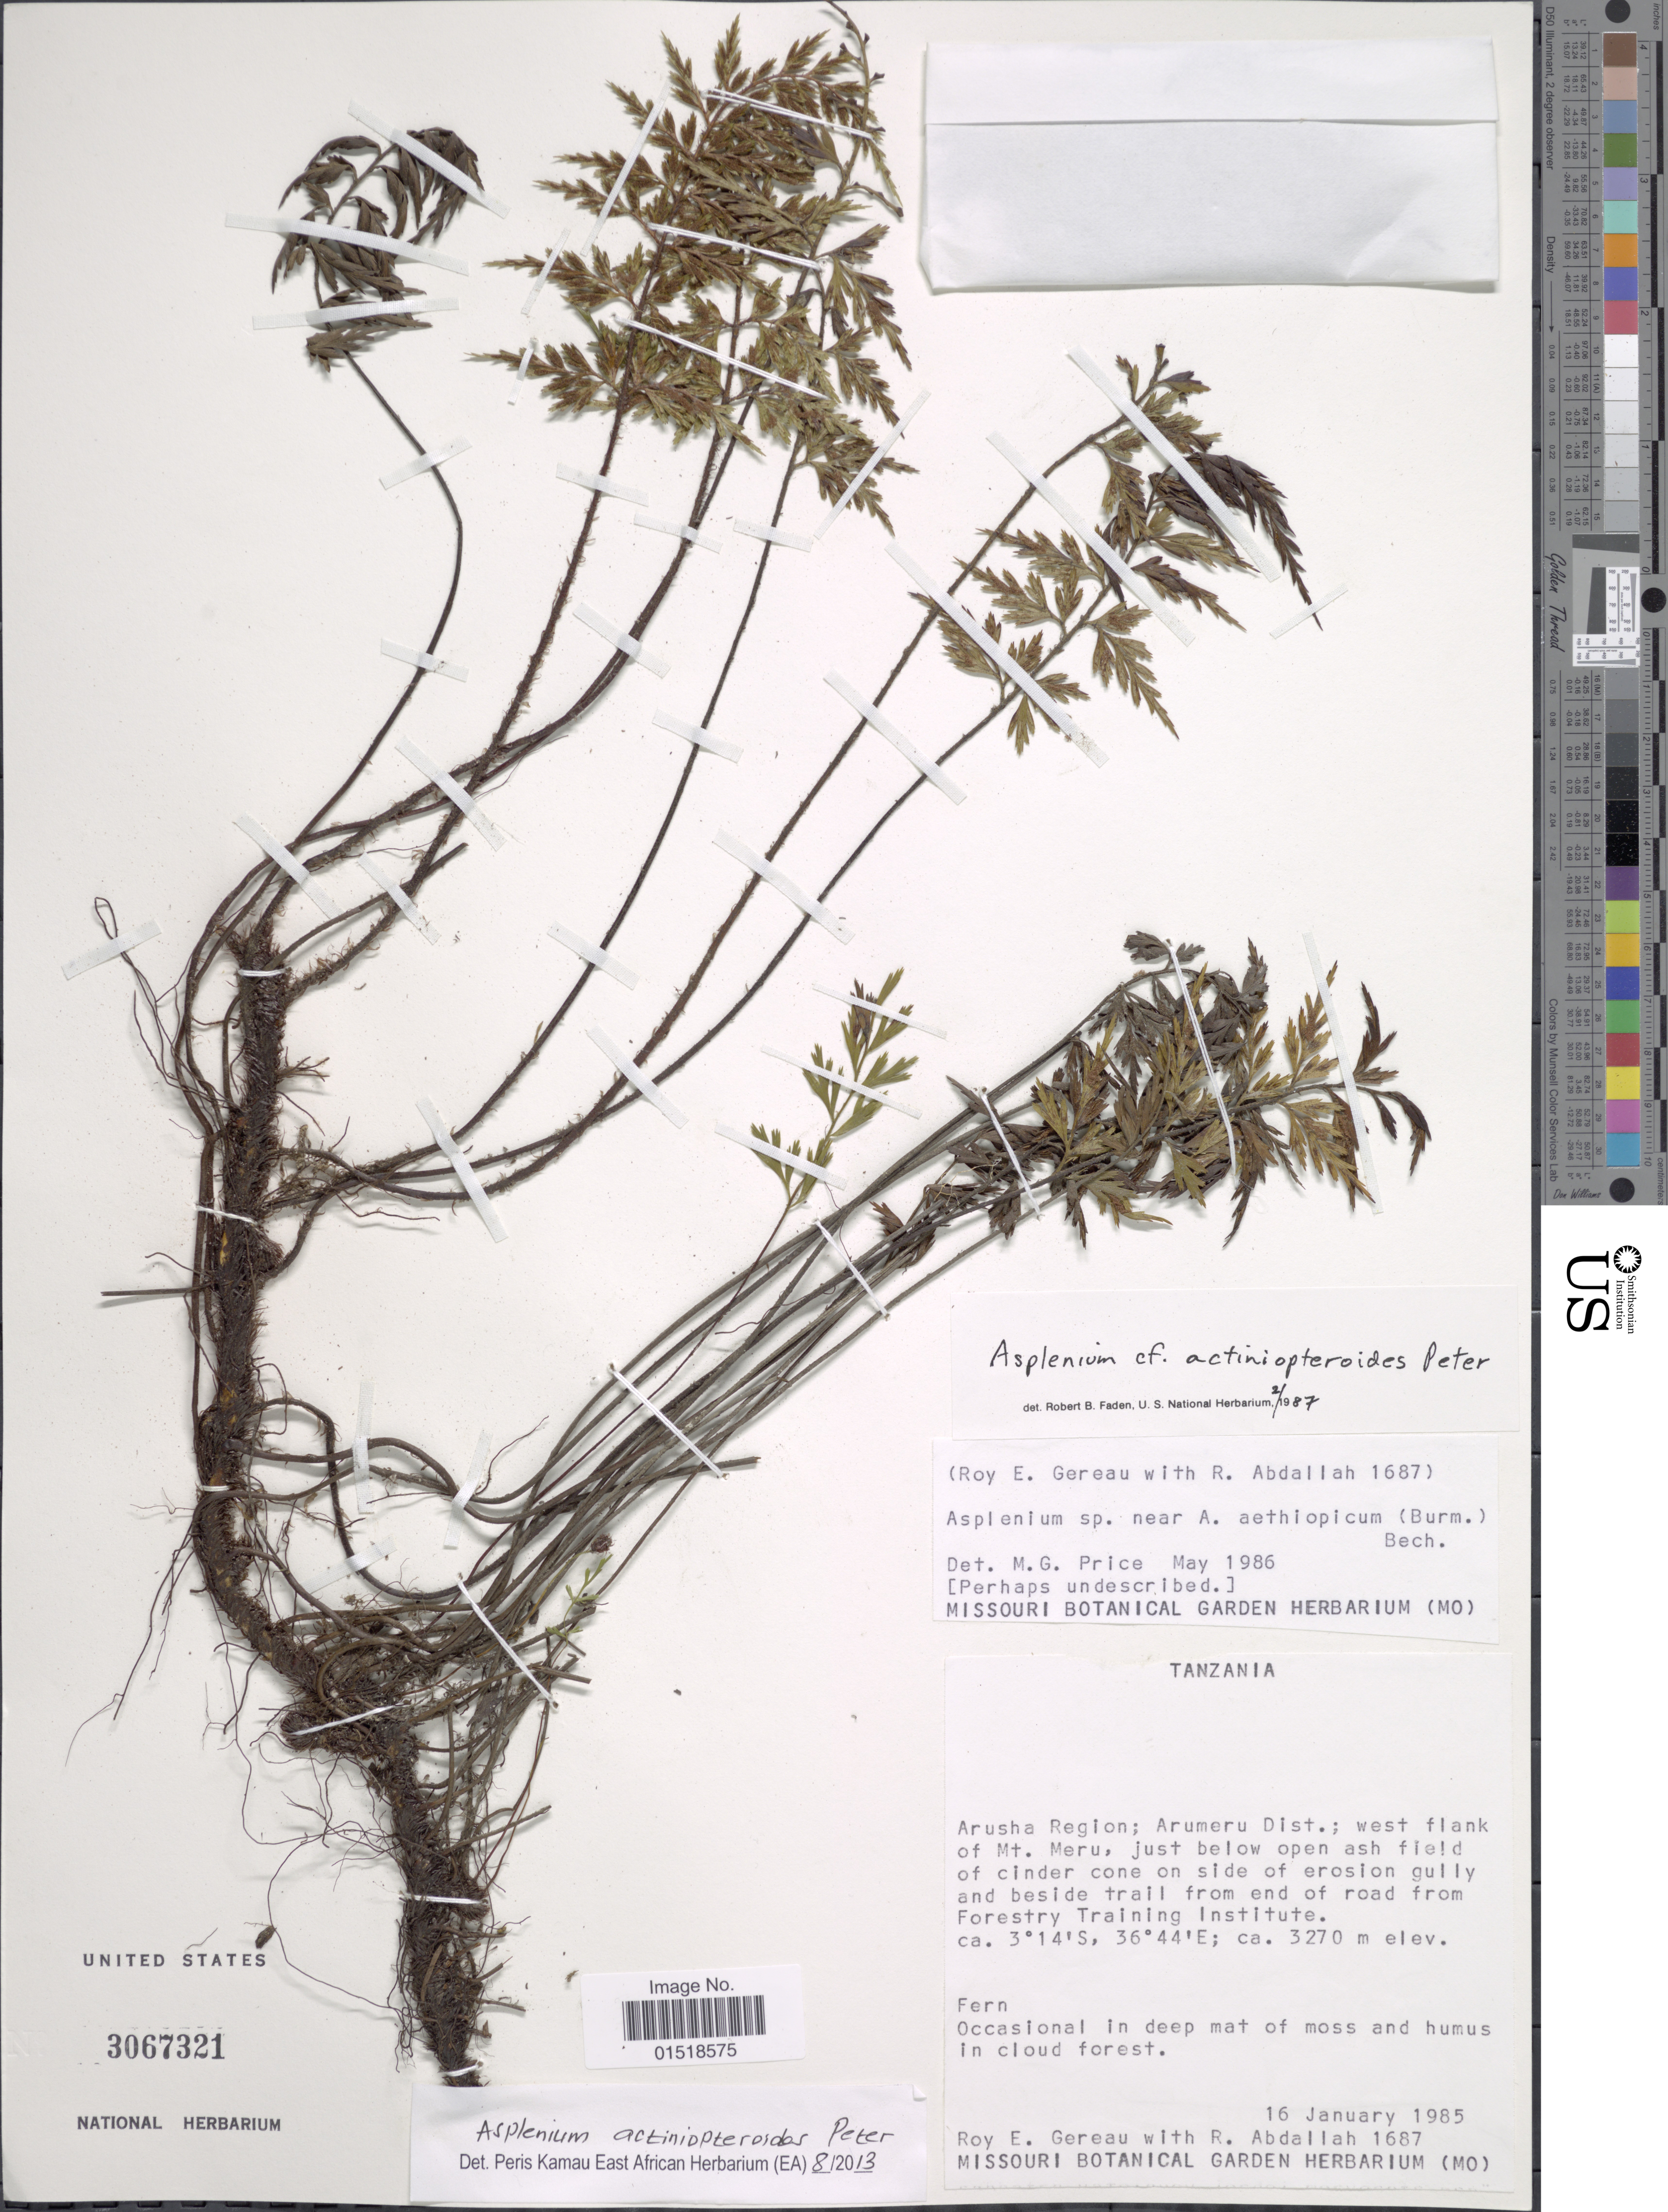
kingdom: Plantae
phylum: Tracheophyta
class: Polypodiopsida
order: Polypodiales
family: Aspleniaceae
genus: Asplenium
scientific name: Asplenium actiniopteroides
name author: Peter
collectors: R. E. Gereau & R. Abdallah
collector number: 1687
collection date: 1985-01-16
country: Tanzania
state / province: Arusha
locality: Arusha Region; Arumeru Dist.; west flank of Mt. Meru, just below open ash field of cinder cone on side of erosion gully and beside trail from end of road from Forestry Training Institute.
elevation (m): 3270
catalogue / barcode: US 3067321